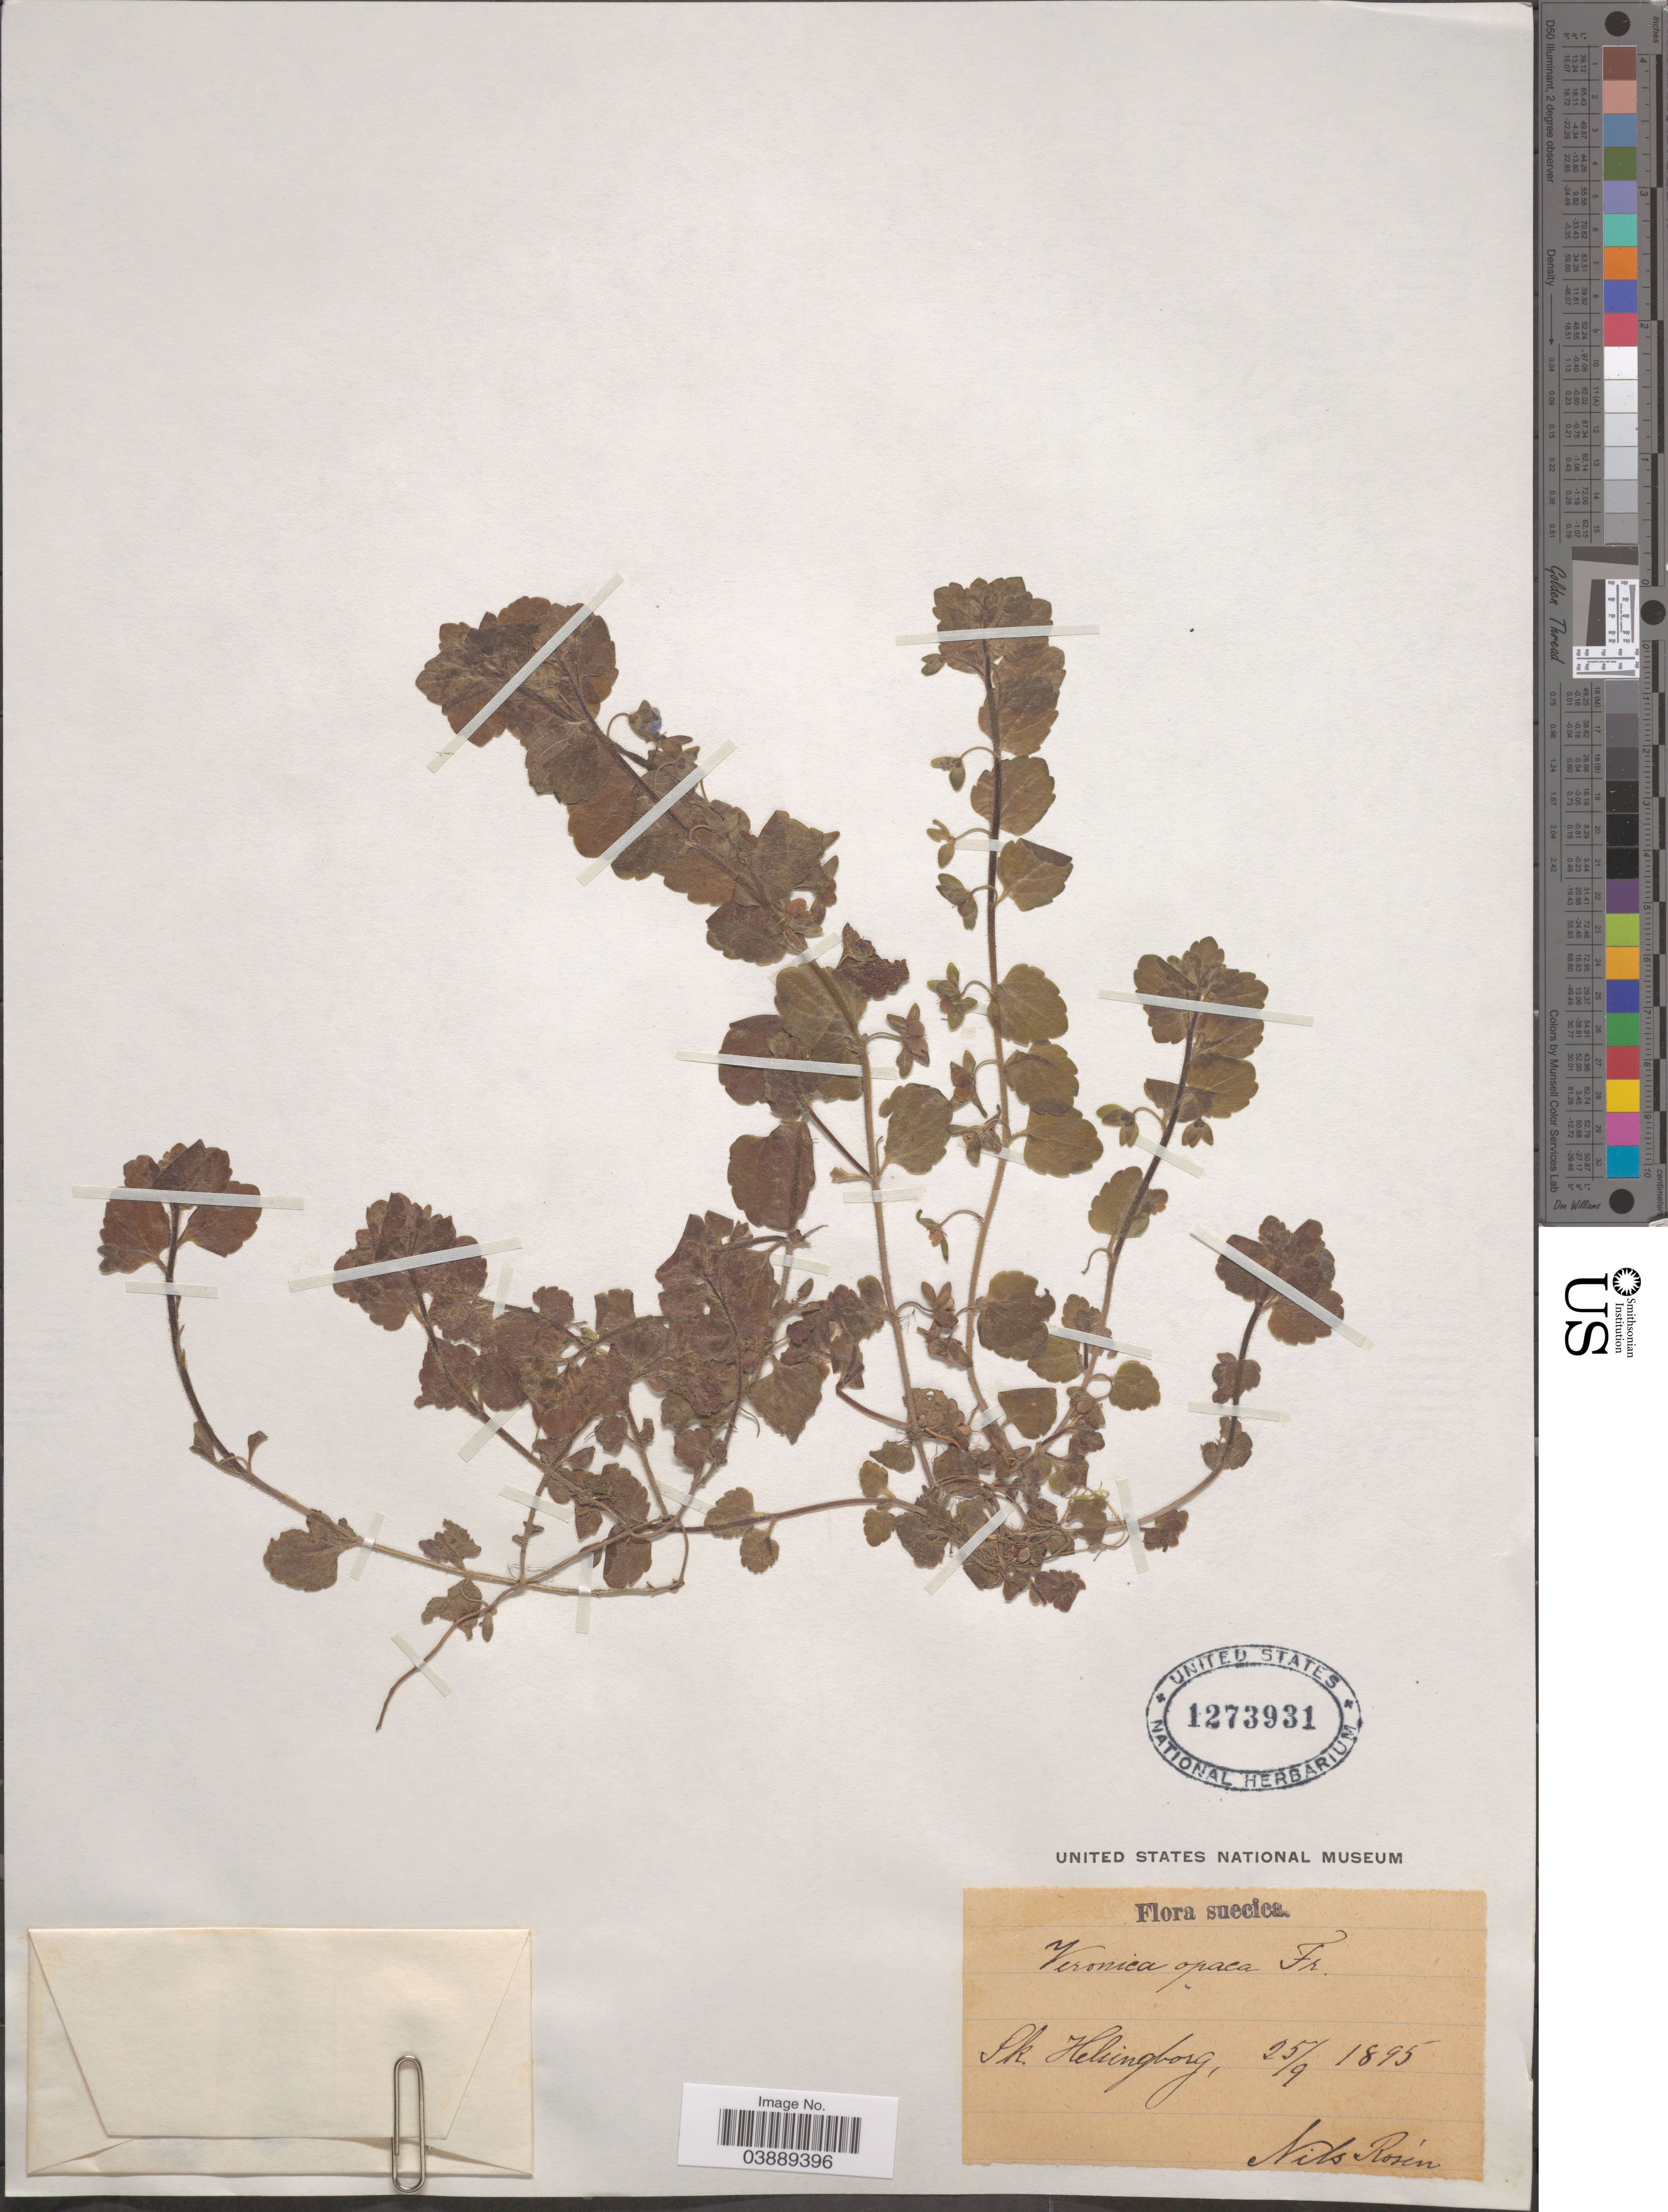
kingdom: Plantae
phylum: Tracheophyta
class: Magnoliopsida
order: Lamiales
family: Plantaginaceae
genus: Veronica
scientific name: Veronica opaca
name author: Fr. a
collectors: N. Rosén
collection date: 1895-09-25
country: Sweden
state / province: Skåne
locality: Suecica. Sk. Helsingborg.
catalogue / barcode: US 1273931